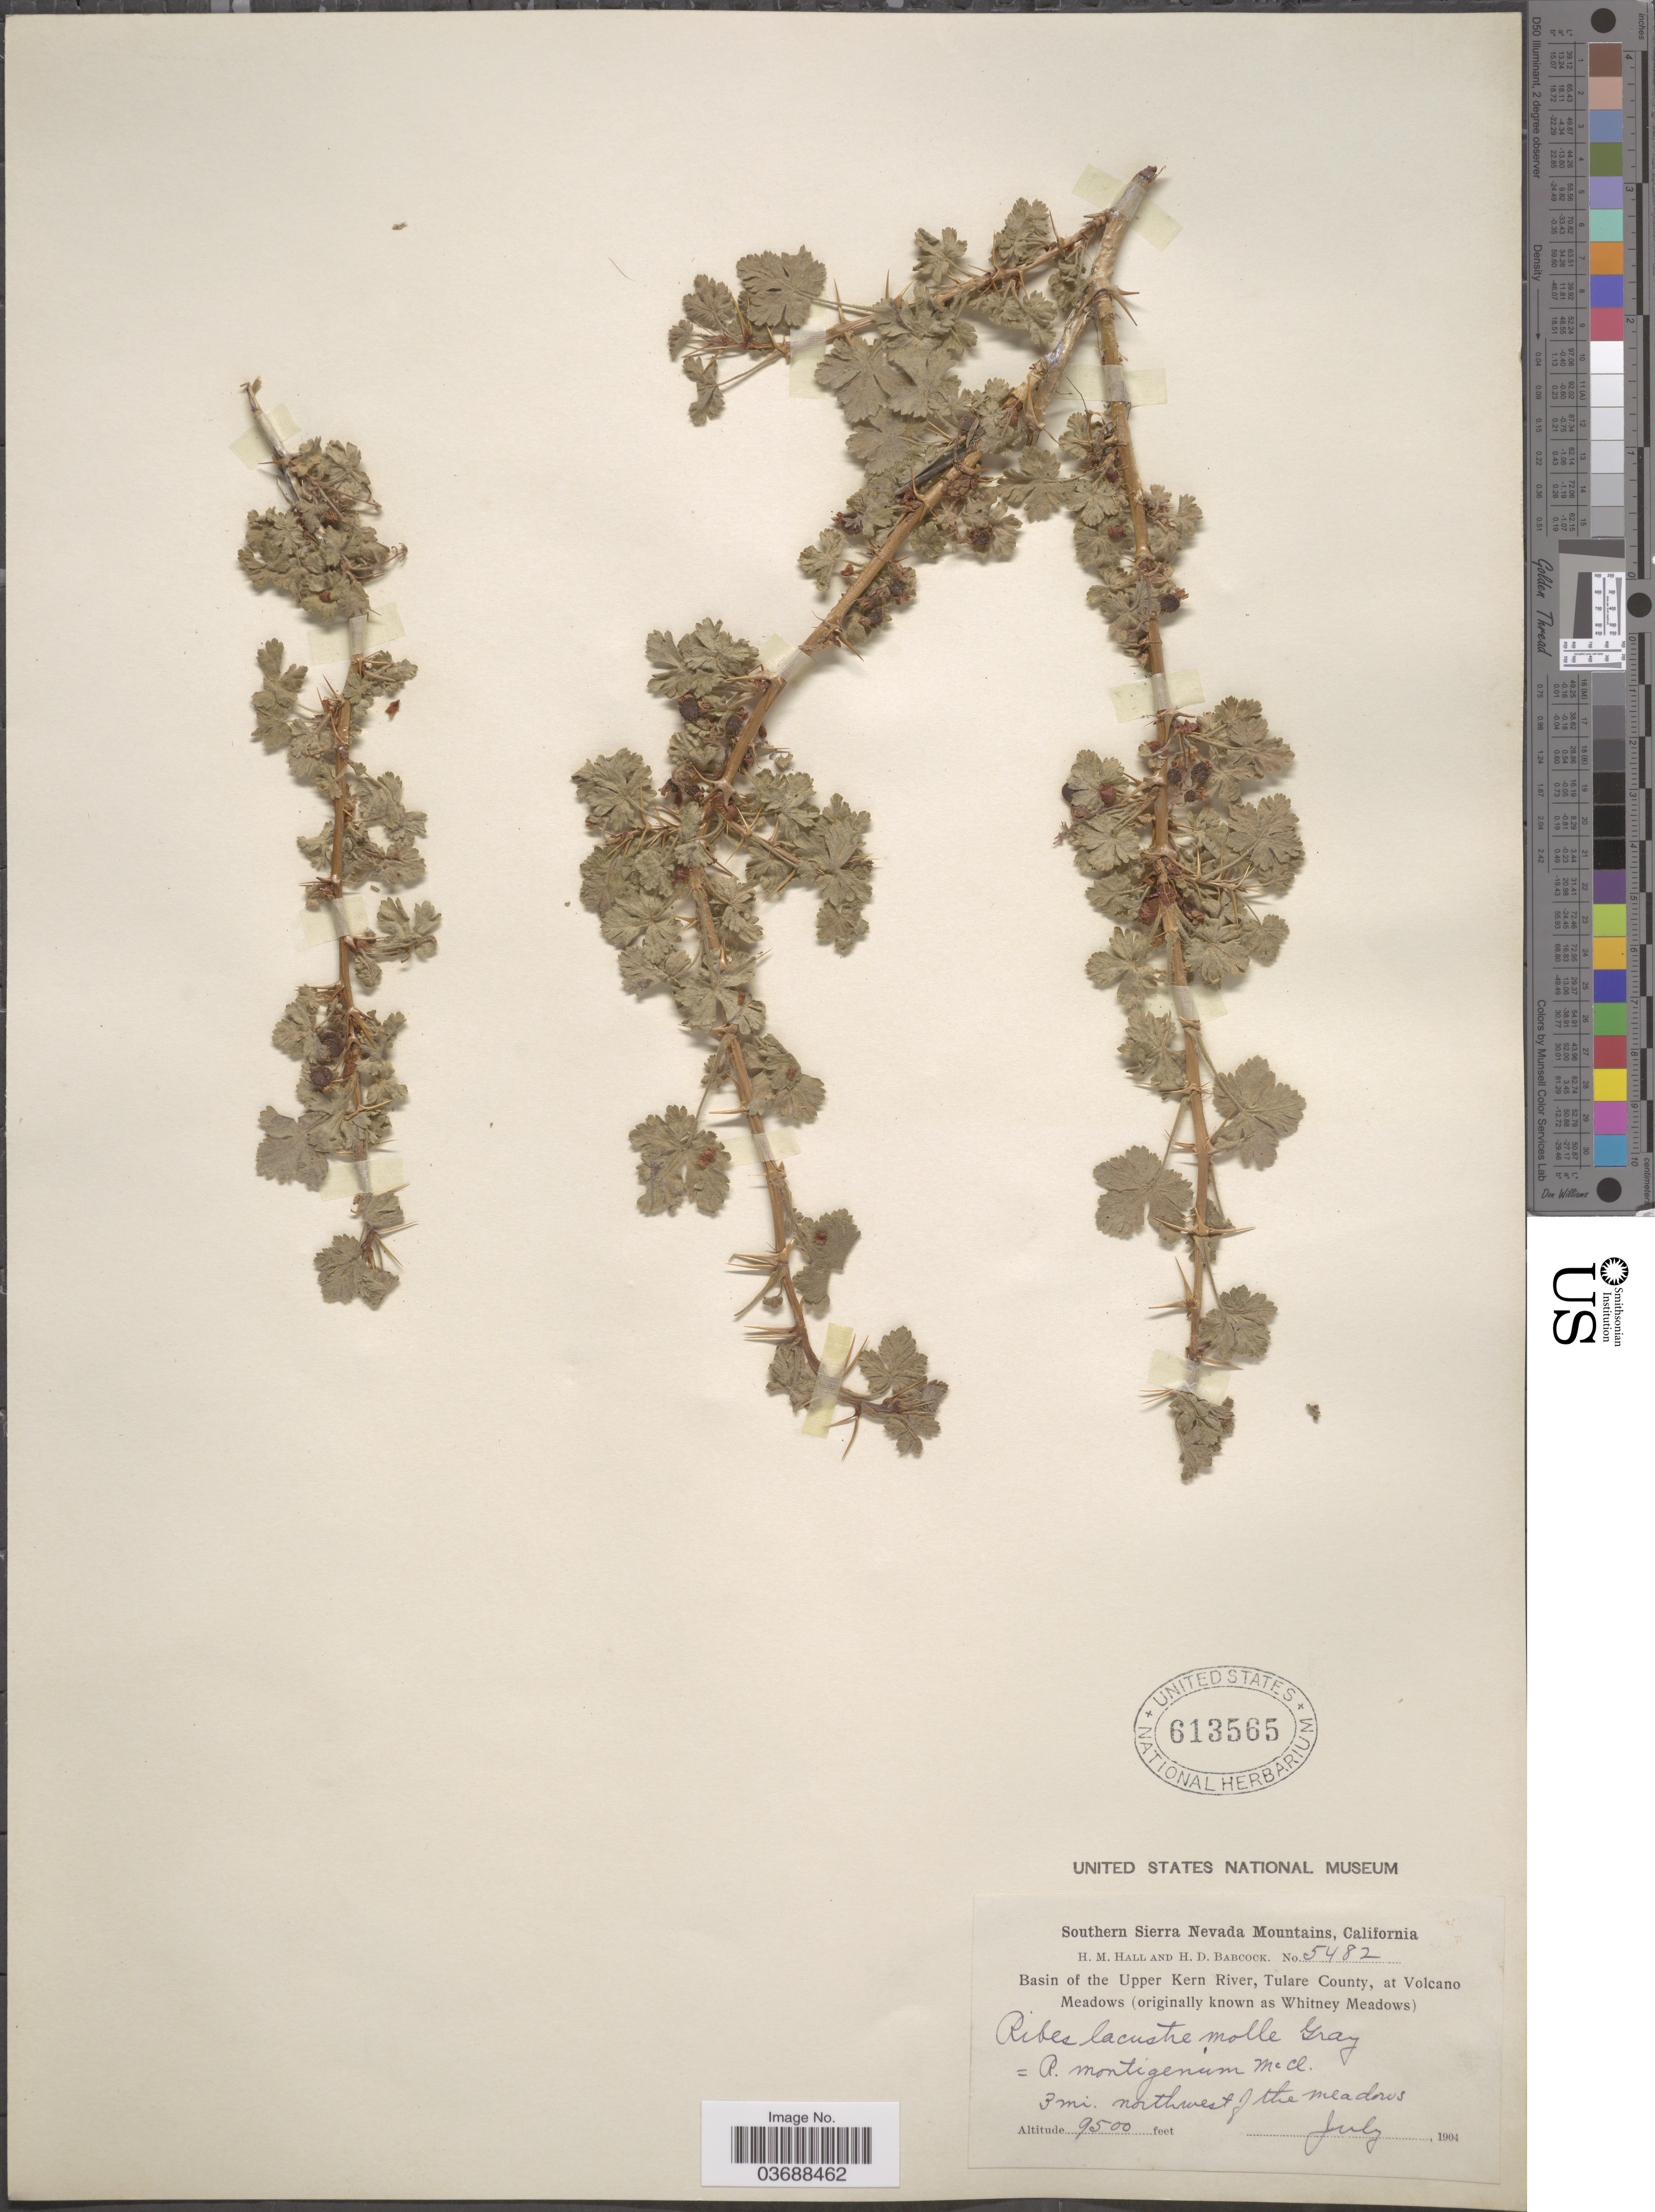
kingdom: Plantae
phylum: Tracheophyta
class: Magnoliopsida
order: Saxifragales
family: Grossulariaceae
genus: Ribes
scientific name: Ribes montigenum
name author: McClatchie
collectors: H. M. Hall & H. Babcock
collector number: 5482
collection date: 1904-07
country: United States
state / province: California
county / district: Tulare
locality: Southern Sierra Nevada Mountains. Basin of the Upper Kern River, Tulare County, at Volcano Meadows (originally known as Whitney Meadows). 3 mi. northwest of the meadows.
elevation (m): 2896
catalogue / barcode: US 613565